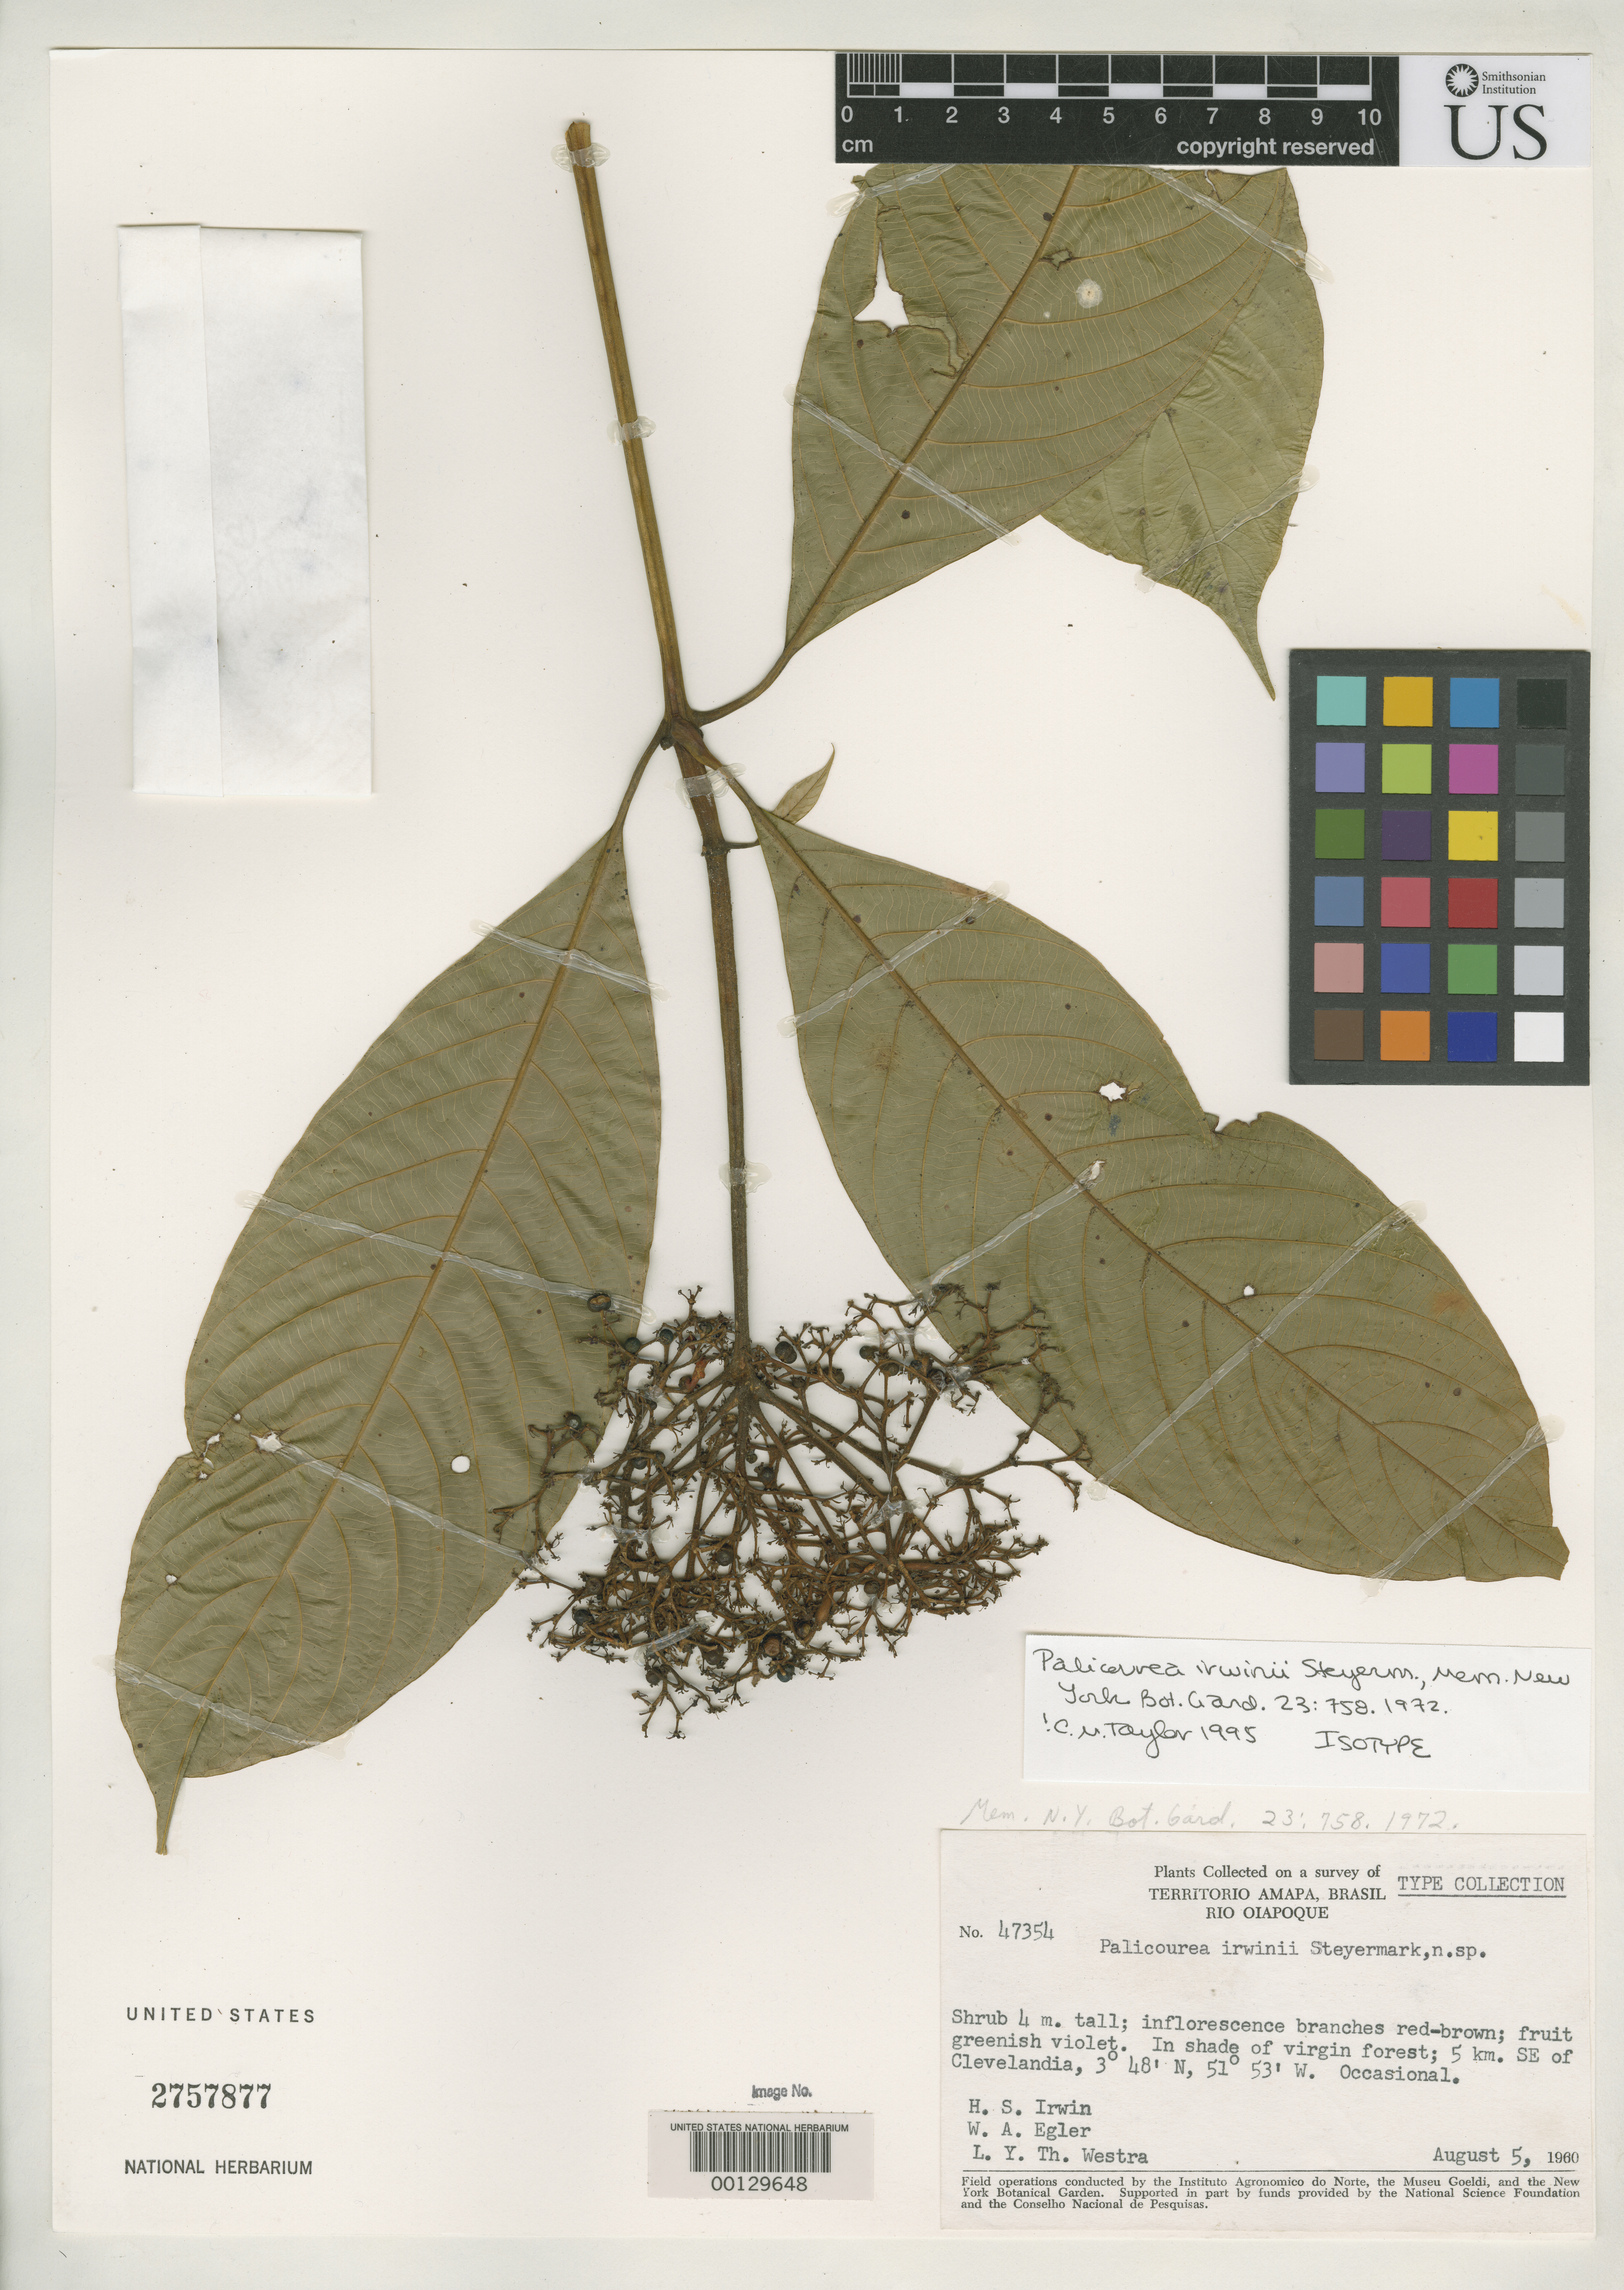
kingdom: Plantae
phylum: Tracheophyta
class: Magnoliopsida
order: Gentianales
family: Rubiaceae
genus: Palicourea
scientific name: Palicourea irwinii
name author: Steyerm.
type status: Isotype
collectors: H. Irwin, W. A. Egler & L. Y. T. Westra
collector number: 47354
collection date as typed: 05 Aug 1960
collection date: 1960-08-05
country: Brazil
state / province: Amapá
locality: Rio Oiapoque, 5 km SE of Clevelandia.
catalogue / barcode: US 2757877